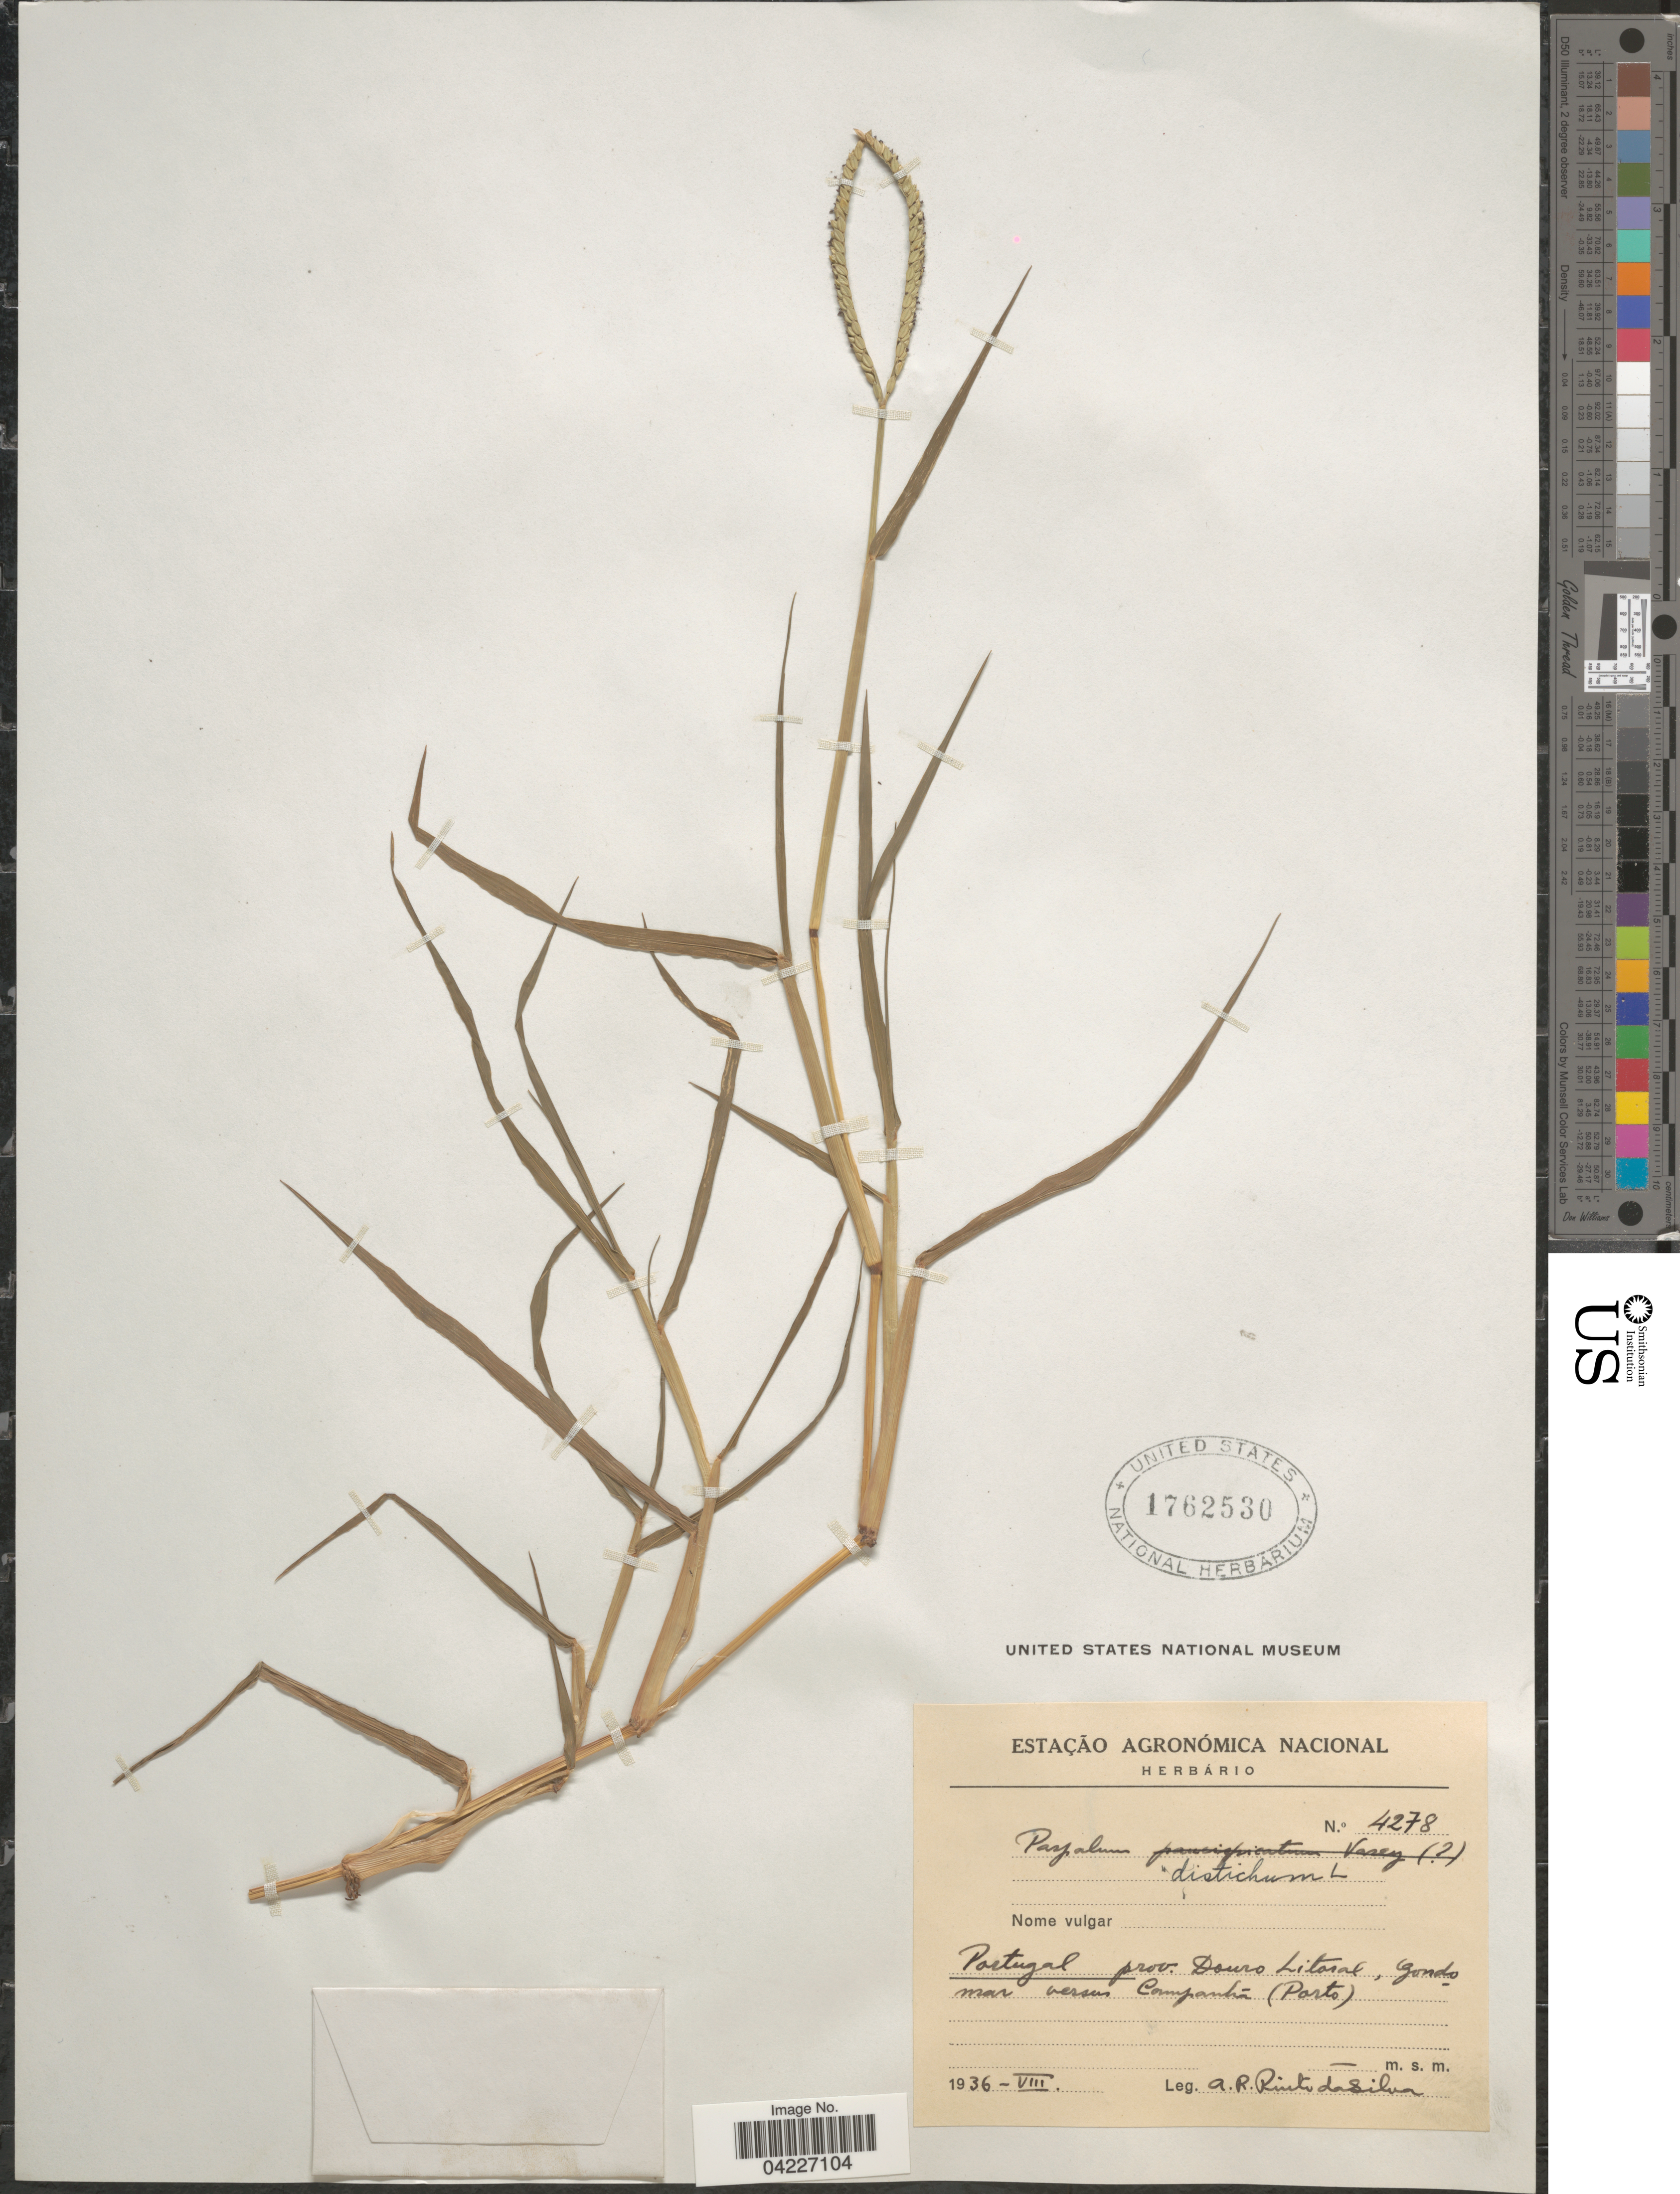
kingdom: Plantae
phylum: Tracheophyta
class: Liliopsida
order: Poales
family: Poaceae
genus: Paspalum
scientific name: Paspalum distichum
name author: L.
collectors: A. Pinto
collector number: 4278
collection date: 1936-08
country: Portugal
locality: Prov. Douro Litoral, Gondo mar versus Campanhá (Porto).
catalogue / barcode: US 1762530